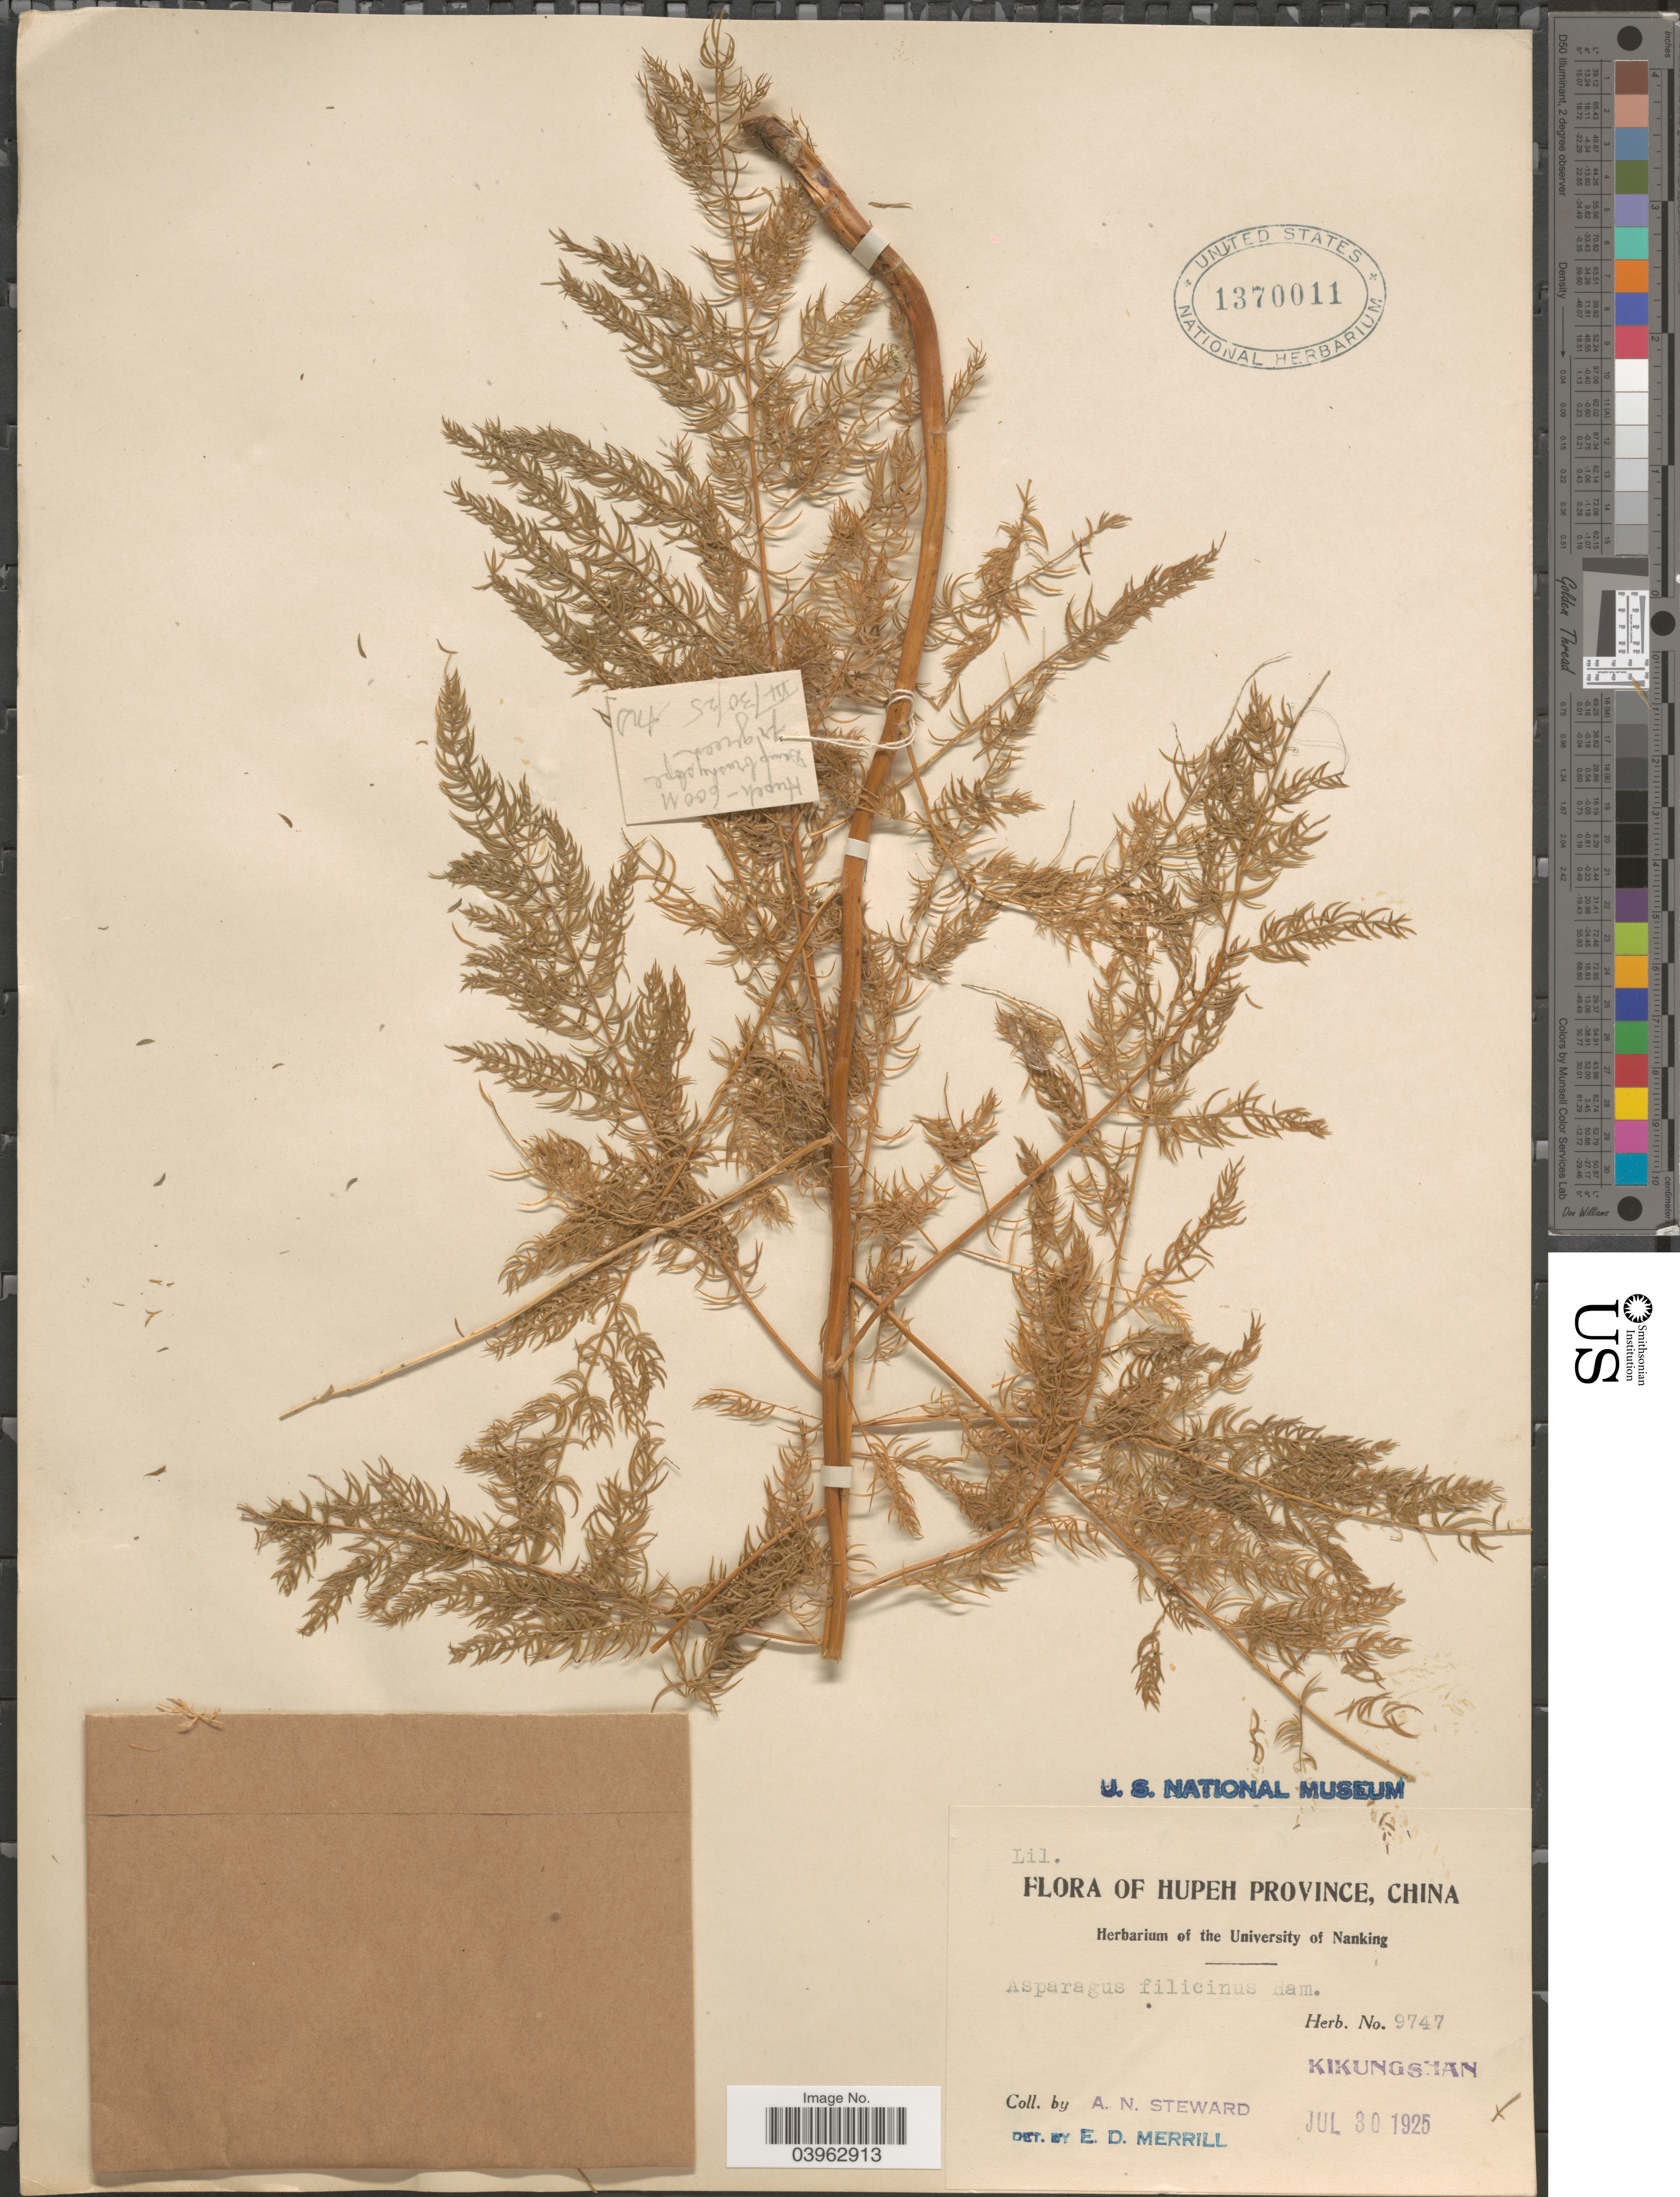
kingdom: Plantae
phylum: Tracheophyta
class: Liliopsida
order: Asparagales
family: Asparagaceae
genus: Asparagus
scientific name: Asparagus filicinus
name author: Buch.-Ham. ex D. Don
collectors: A. N. Steward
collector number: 9747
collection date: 1925-07-30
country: China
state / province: Hubei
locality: Hupeh Province. Kikungshan.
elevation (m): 600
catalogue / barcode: US 1370011